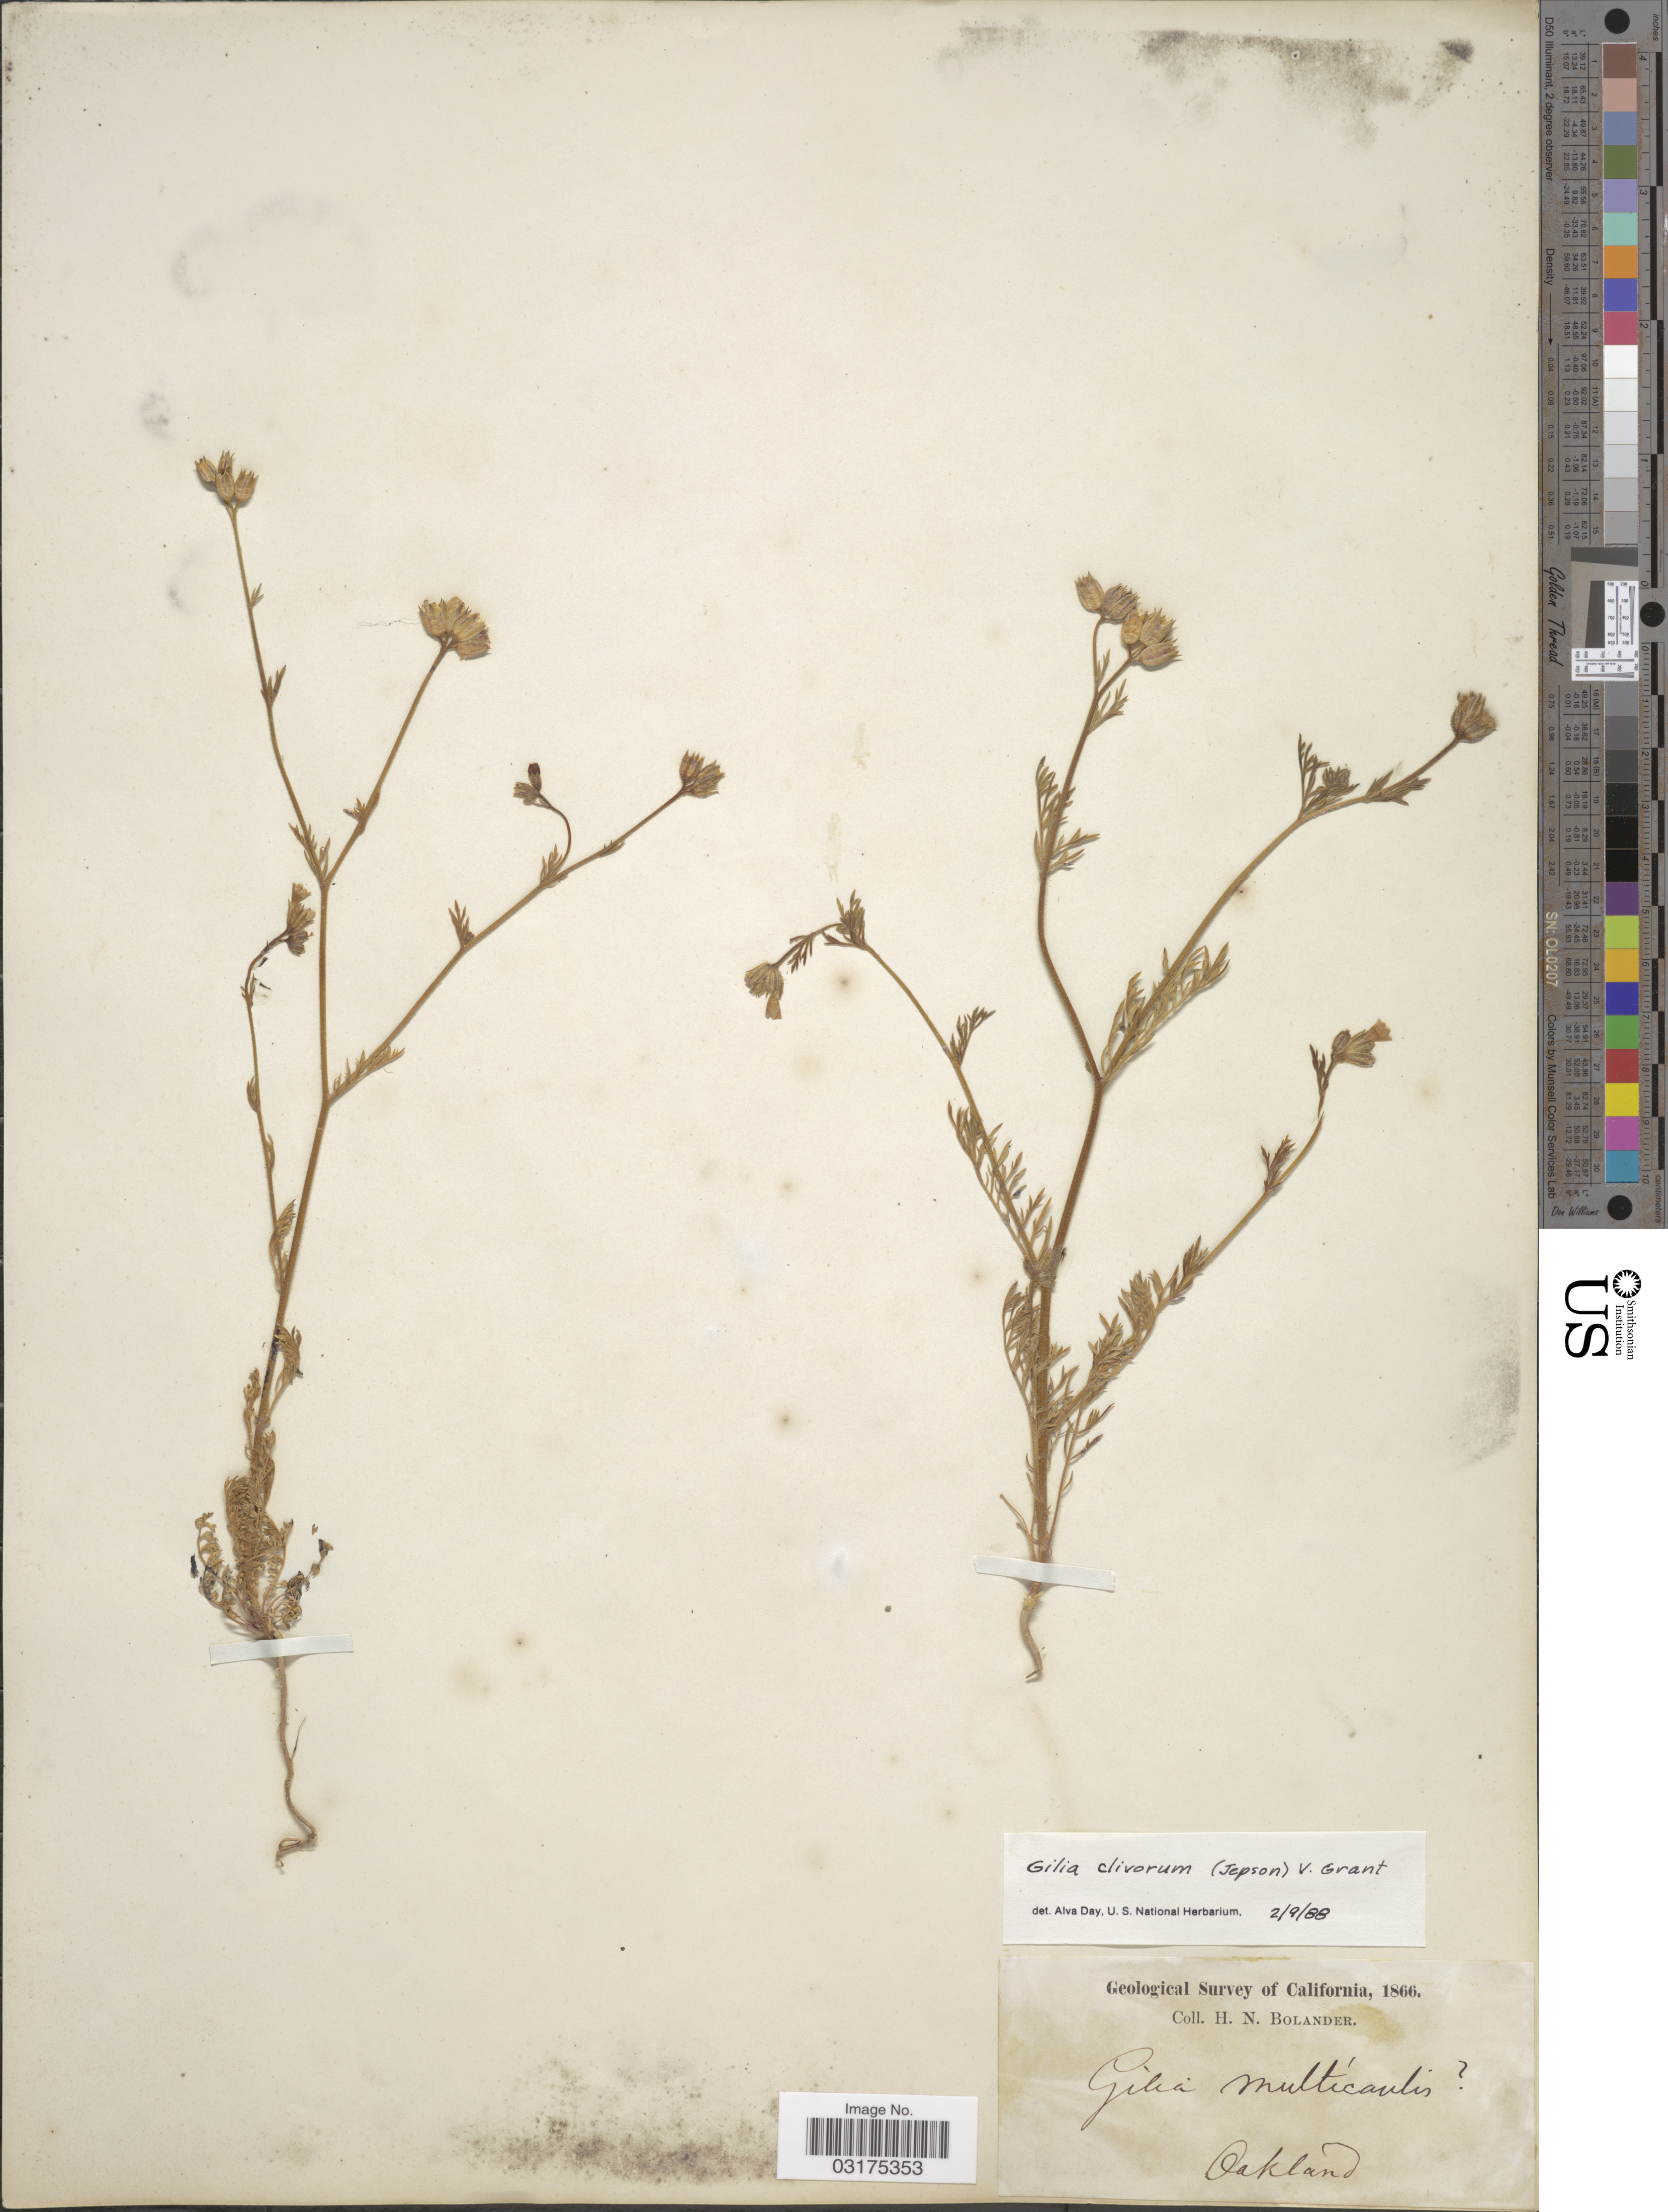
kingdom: Plantae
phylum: Tracheophyta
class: Magnoliopsida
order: Ericales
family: Polemoniaceae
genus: Gilia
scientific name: Gilia clivorum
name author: (Jeps.) V.E. Grant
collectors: H. Bolander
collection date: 1866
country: United States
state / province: California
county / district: Alameda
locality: Oakland.